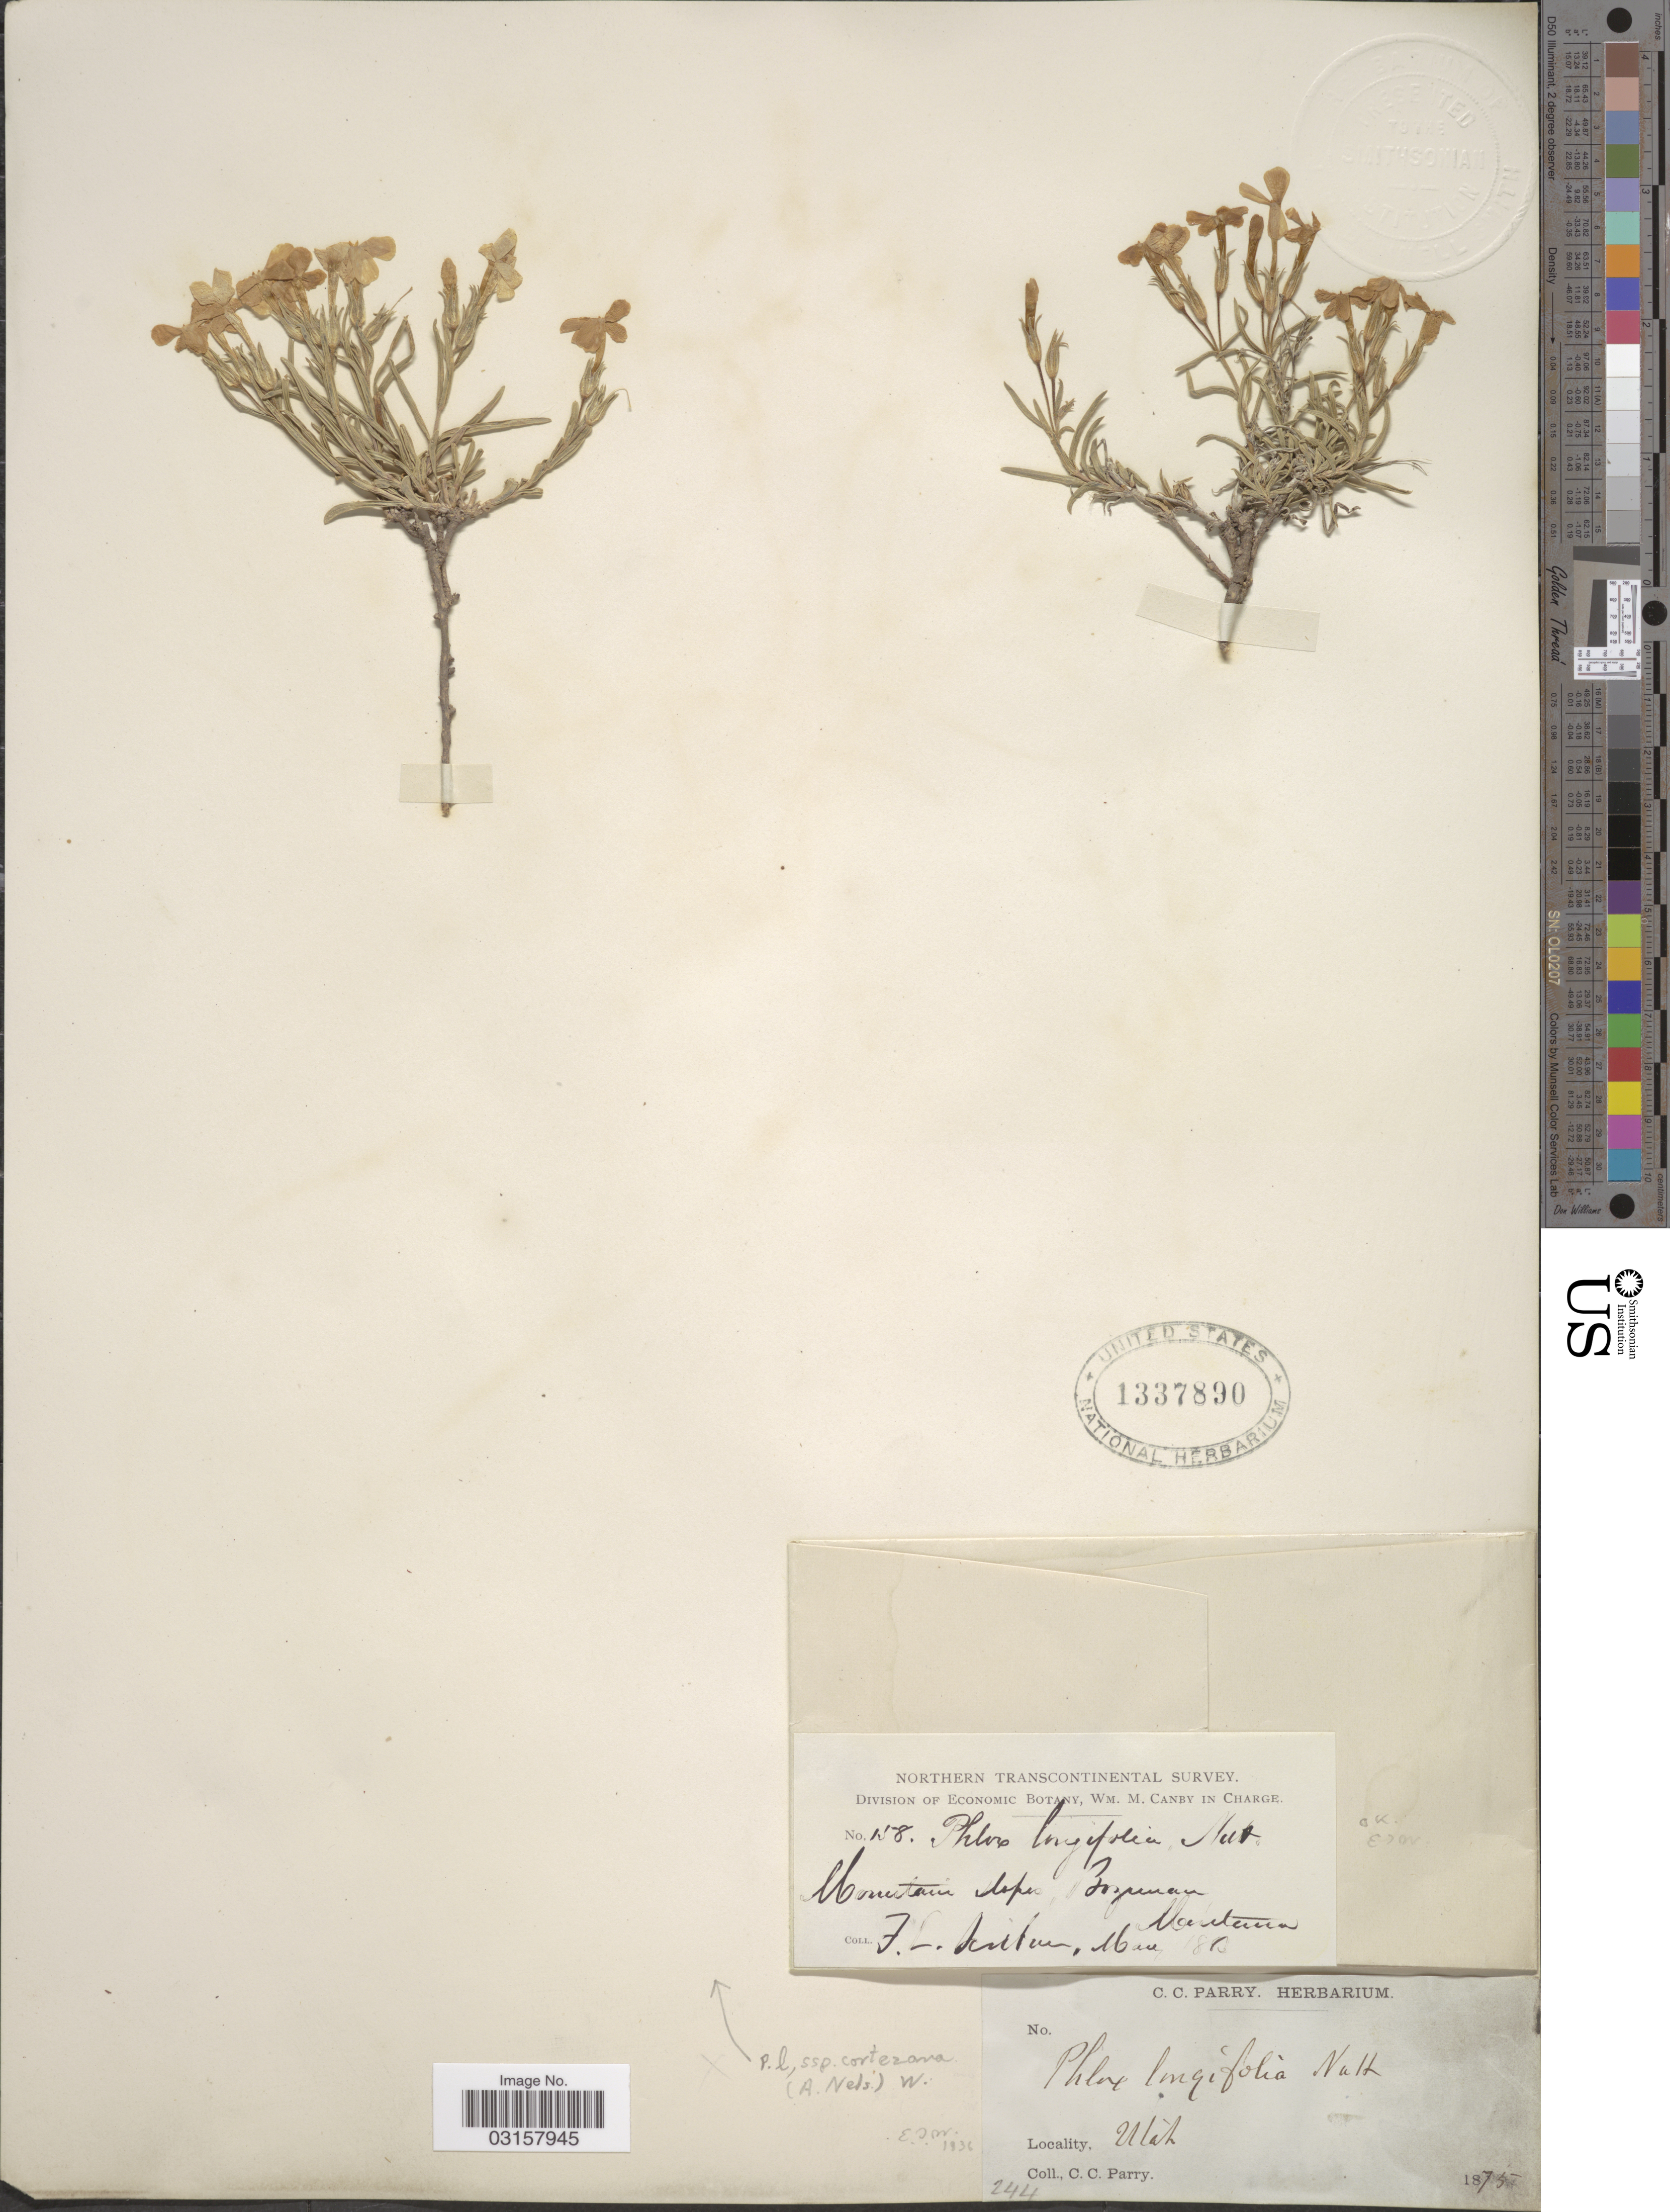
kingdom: Plantae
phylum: Tracheophyta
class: Magnoliopsida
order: Ericales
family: Polemoniaceae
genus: Phlox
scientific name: Phlox longifolia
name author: Nutt.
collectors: F. L. Scribner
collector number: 158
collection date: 1883-05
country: United States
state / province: Montana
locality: Mountain slopes, Bozeman.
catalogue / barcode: US 1337890